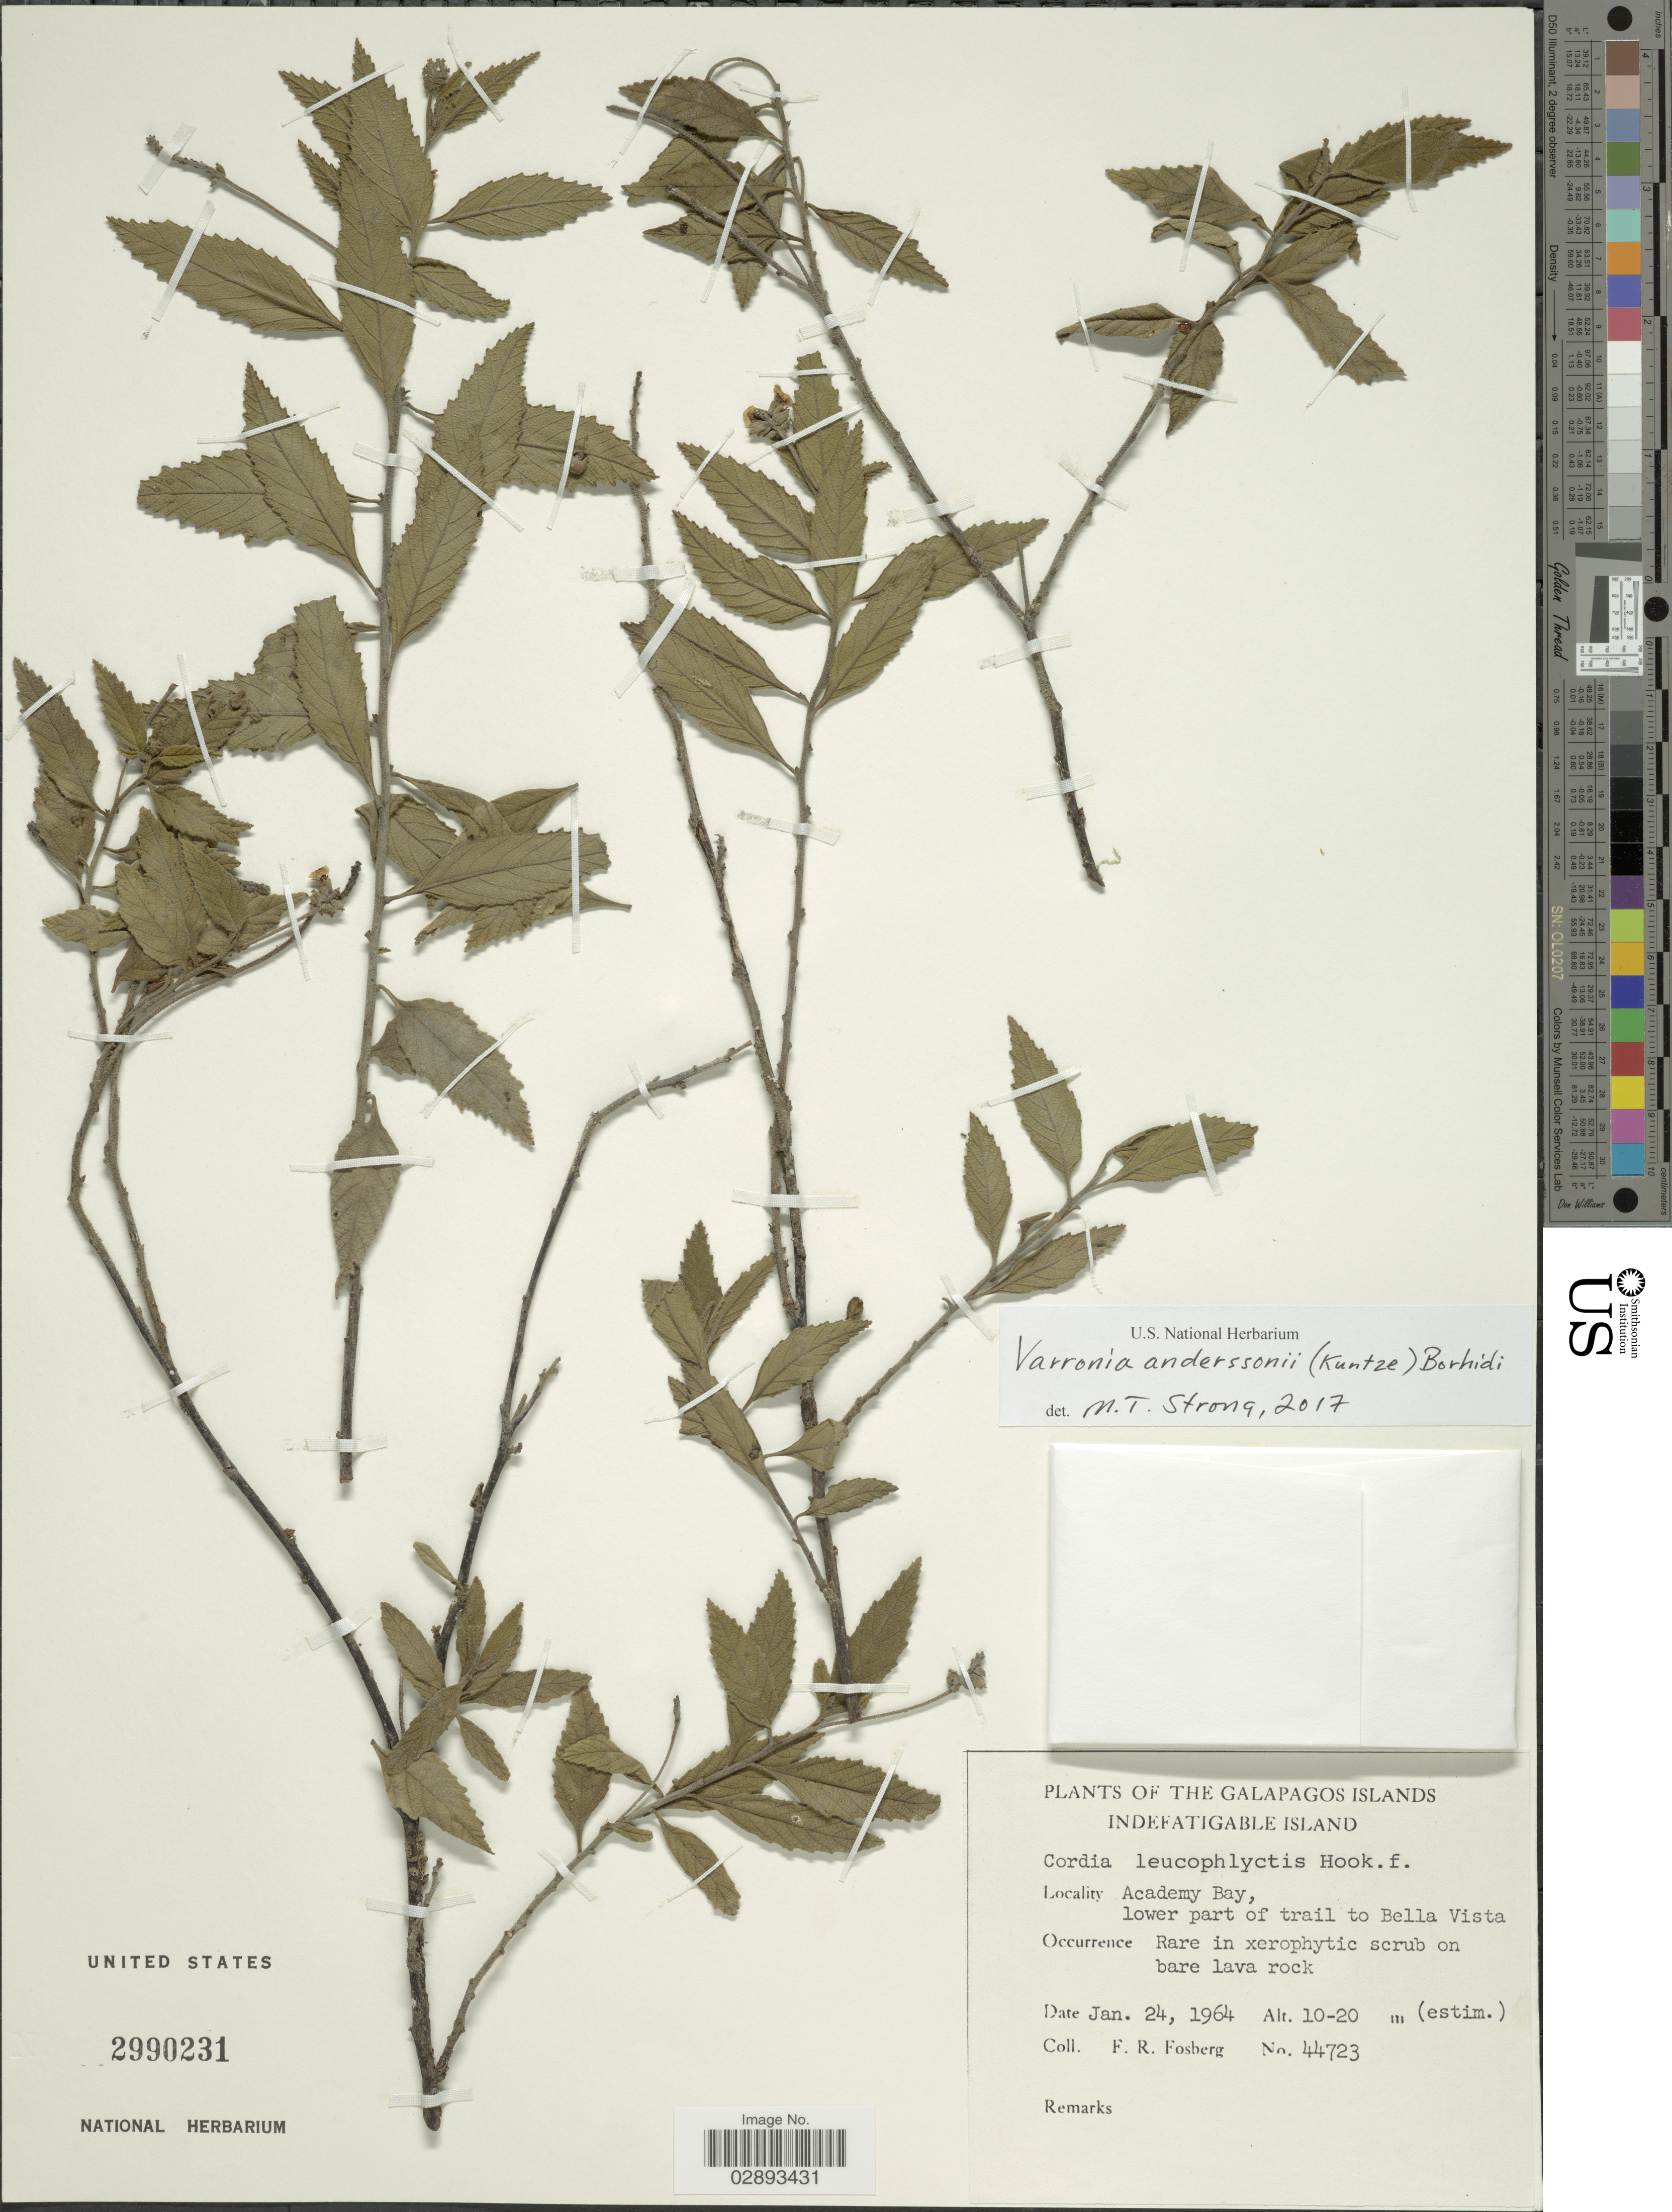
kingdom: Plantae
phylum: Tracheophyta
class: Magnoliopsida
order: Boraginales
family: Cordiaceae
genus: Varronia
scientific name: Varronia anderssonii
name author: (Kuntze) Borhidi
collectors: F. R. Fosberg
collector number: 44723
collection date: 1964-01-24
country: Ecuador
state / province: Colón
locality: The Galapagos Islands, Indefatigable Island, Academy Bay, lower part of trail to Belle Vista.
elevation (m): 10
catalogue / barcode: US 2990231